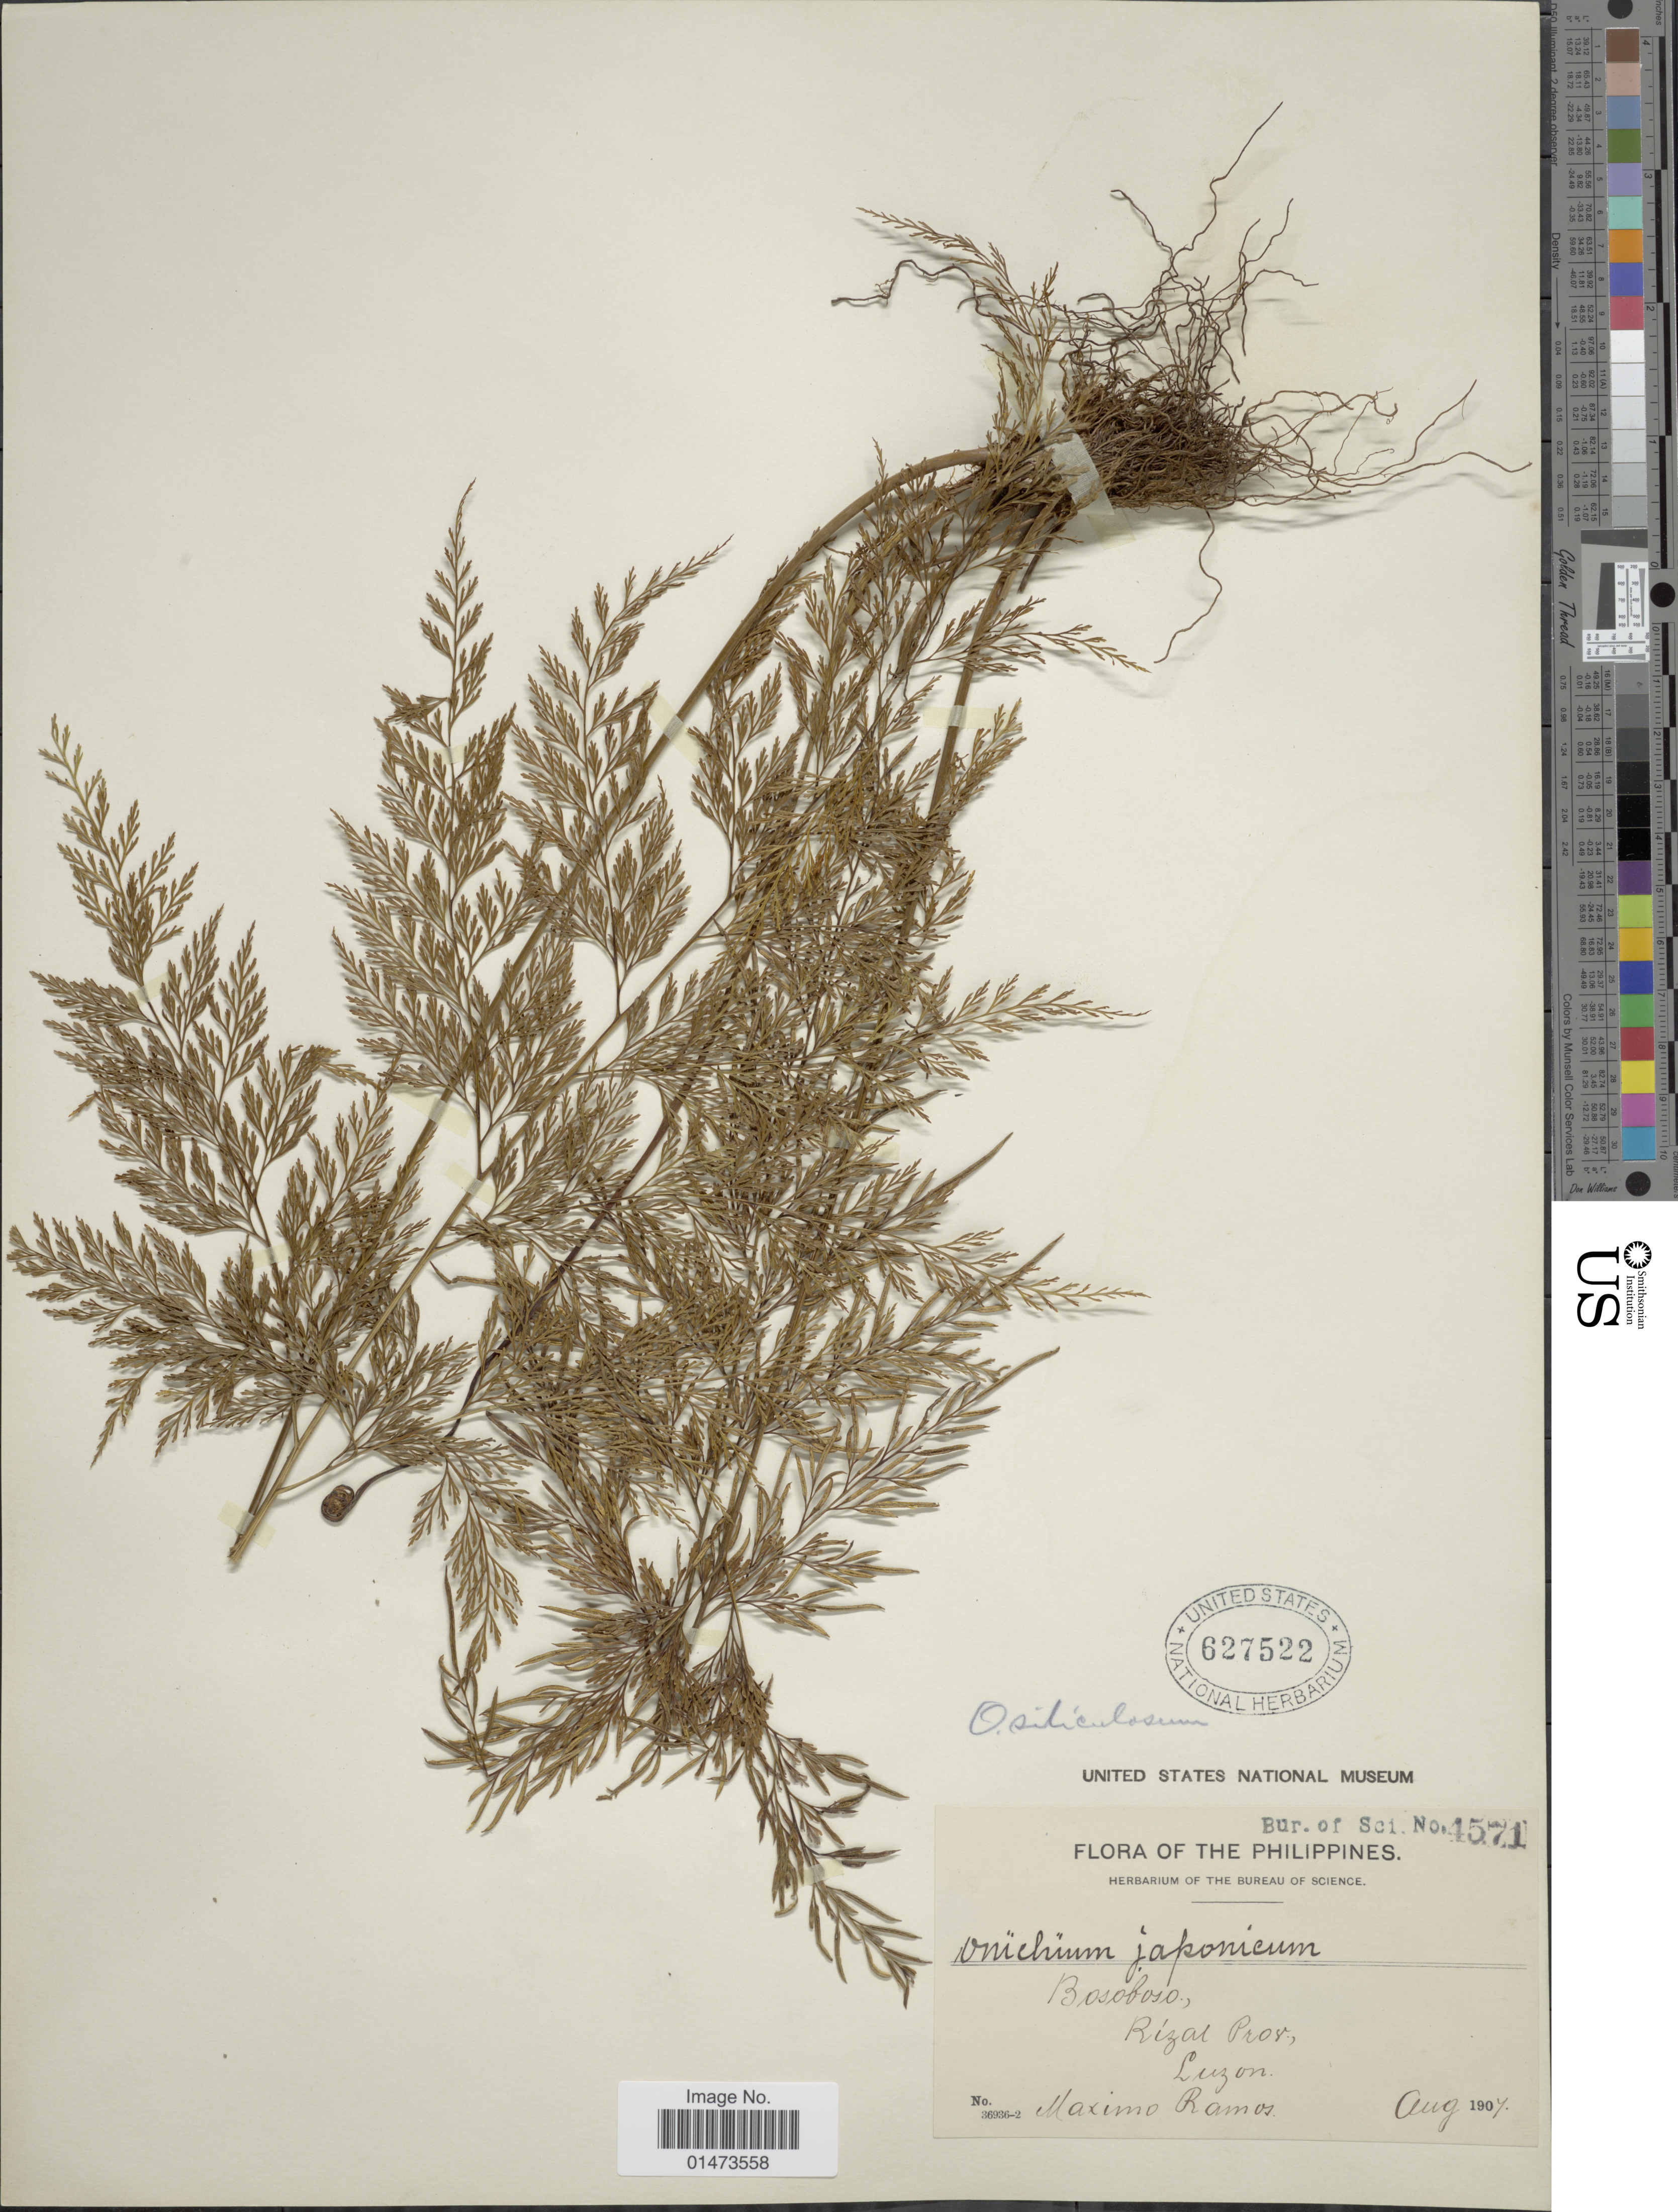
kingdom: Plantae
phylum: Tracheophyta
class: Polypodiopsida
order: Polypodiales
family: Pteridaceae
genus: Onychium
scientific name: Onychium siliculosum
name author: (Desv.) C. Chr.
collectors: M. Ramos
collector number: Bur, of Sci. 4571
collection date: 1907-08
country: Philippines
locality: Bosoboso, Rizal Prov., Luzon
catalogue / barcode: US 627522